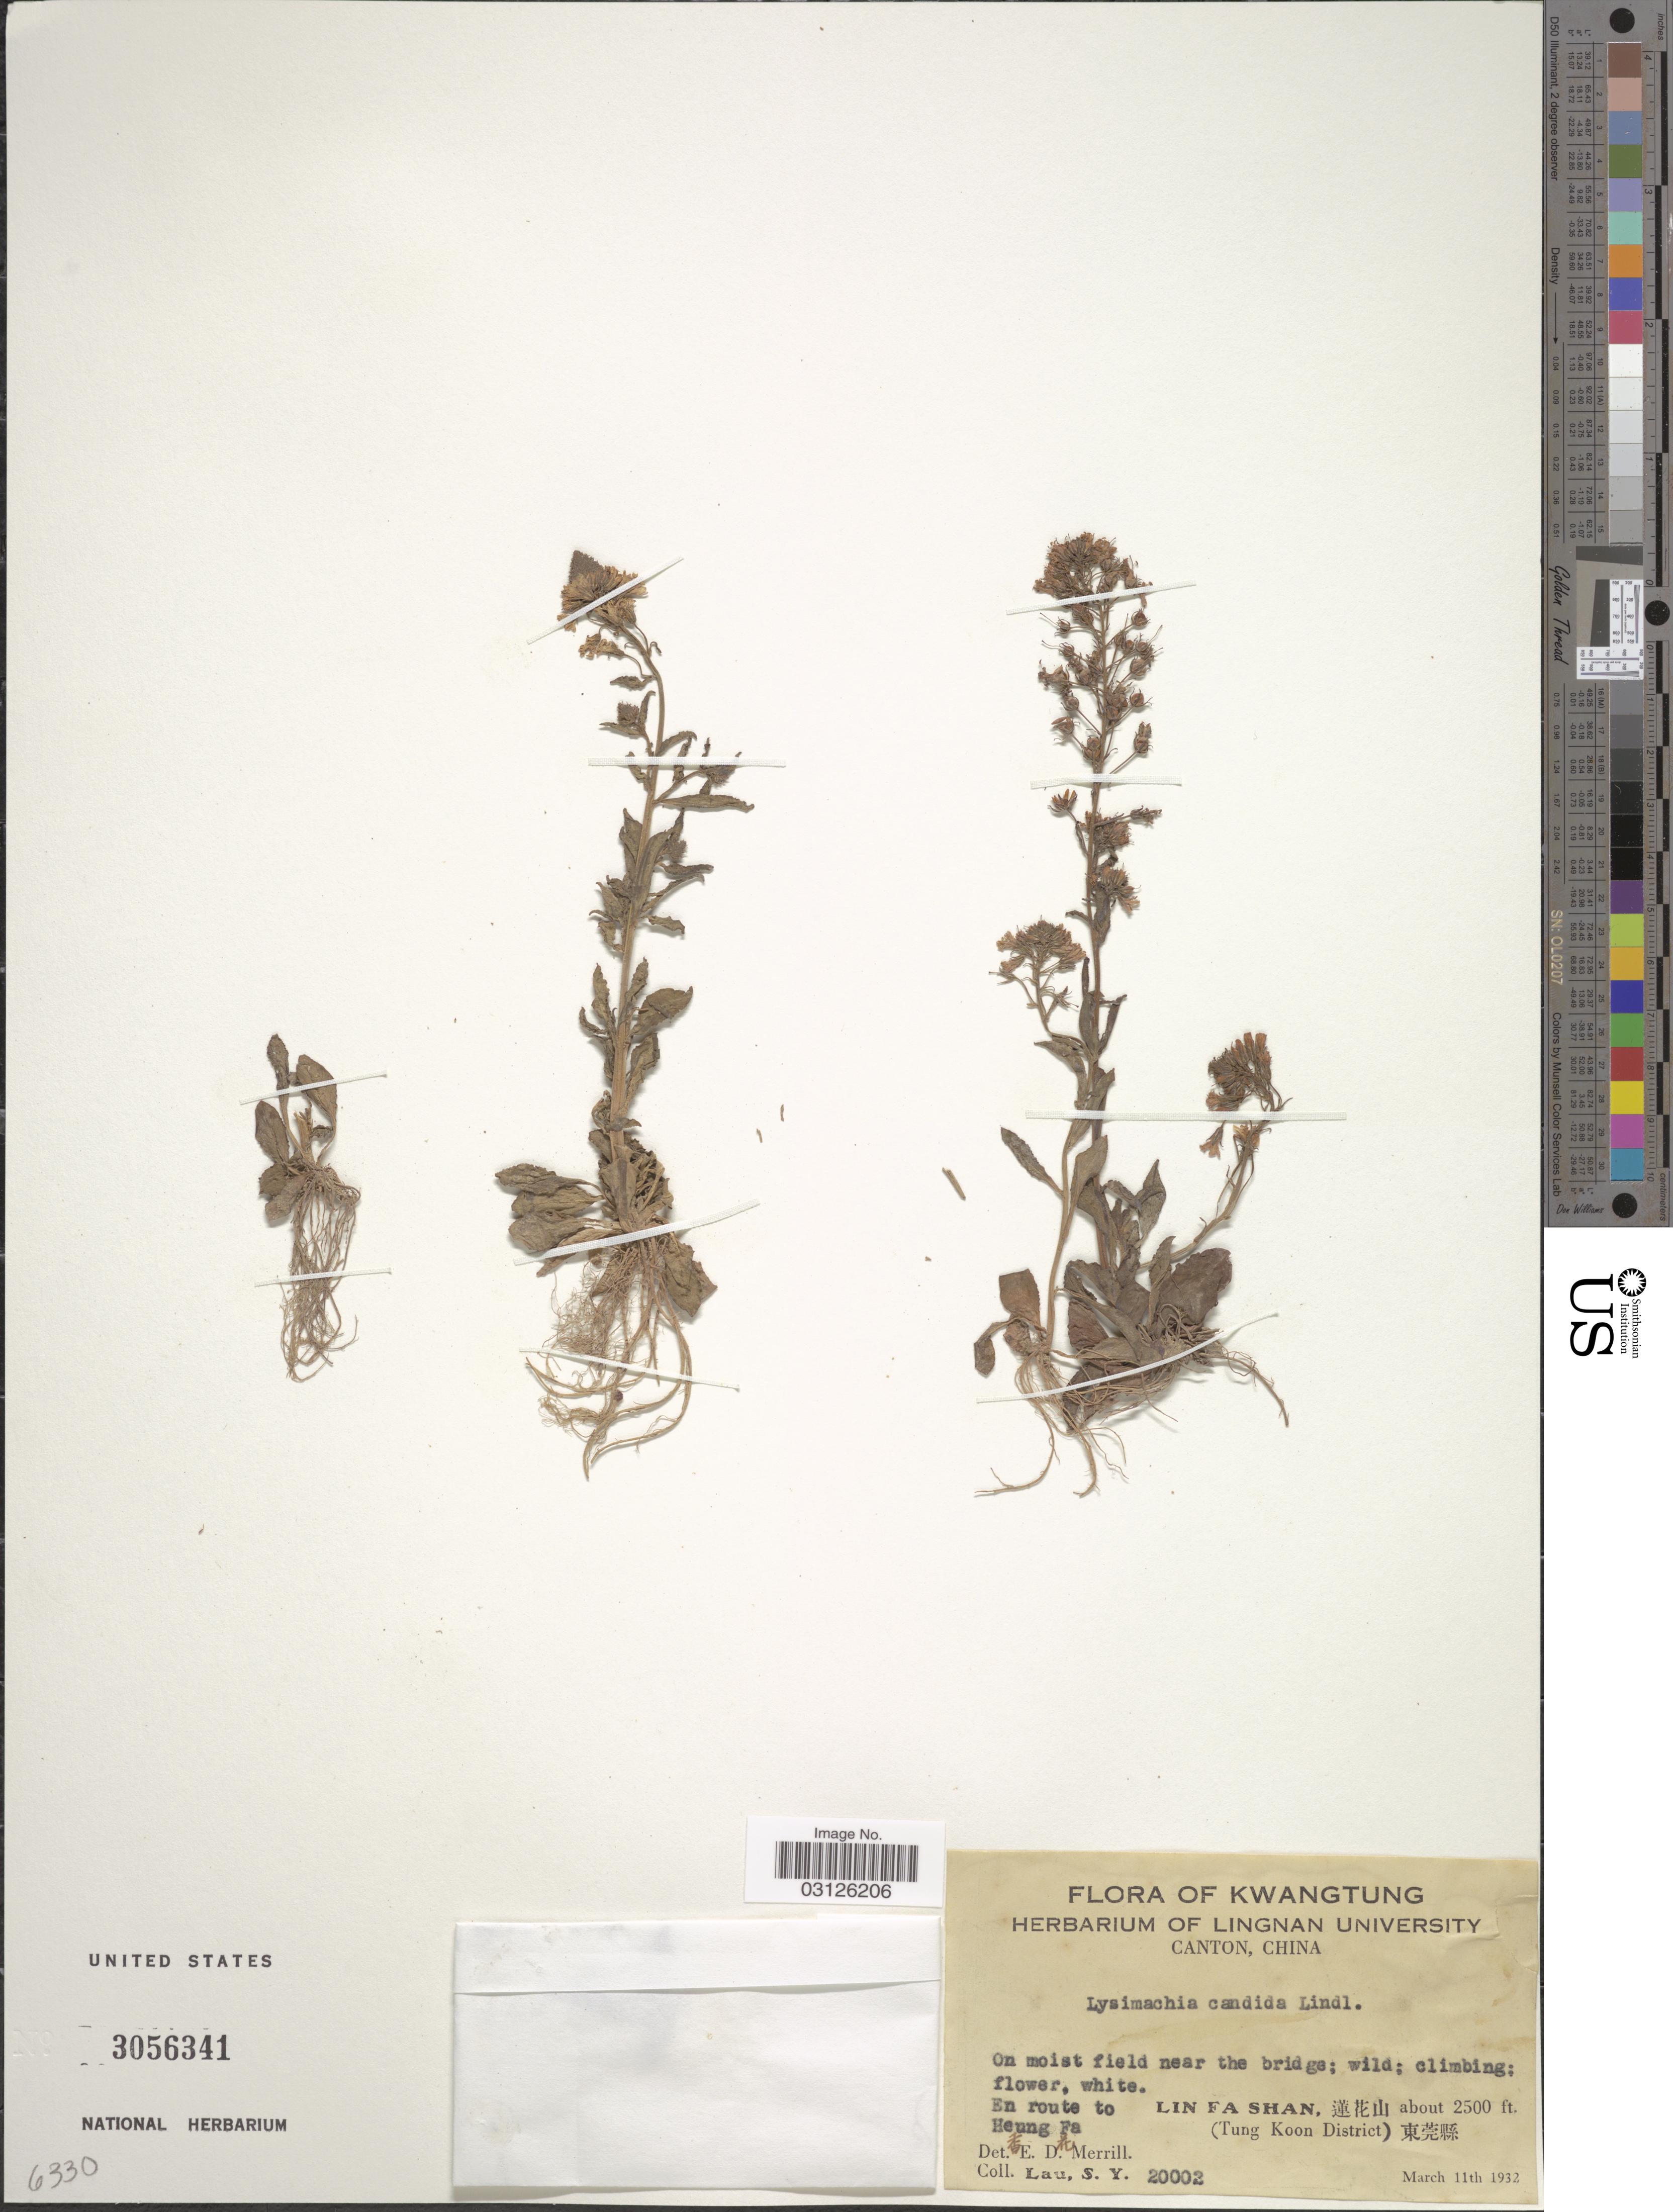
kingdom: Plantae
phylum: Tracheophyta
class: Magnoliopsida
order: Ericales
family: Primulaceae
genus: Lysimachia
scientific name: Lysimachia candida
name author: Lindl.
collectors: S. Y. Lau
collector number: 20002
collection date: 1932-03-11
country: China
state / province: Guangdong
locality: Kwangtung. En route to Lin Fa Shan, Heung Fa. (Tung Koon District).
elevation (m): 762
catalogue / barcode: US 3056341